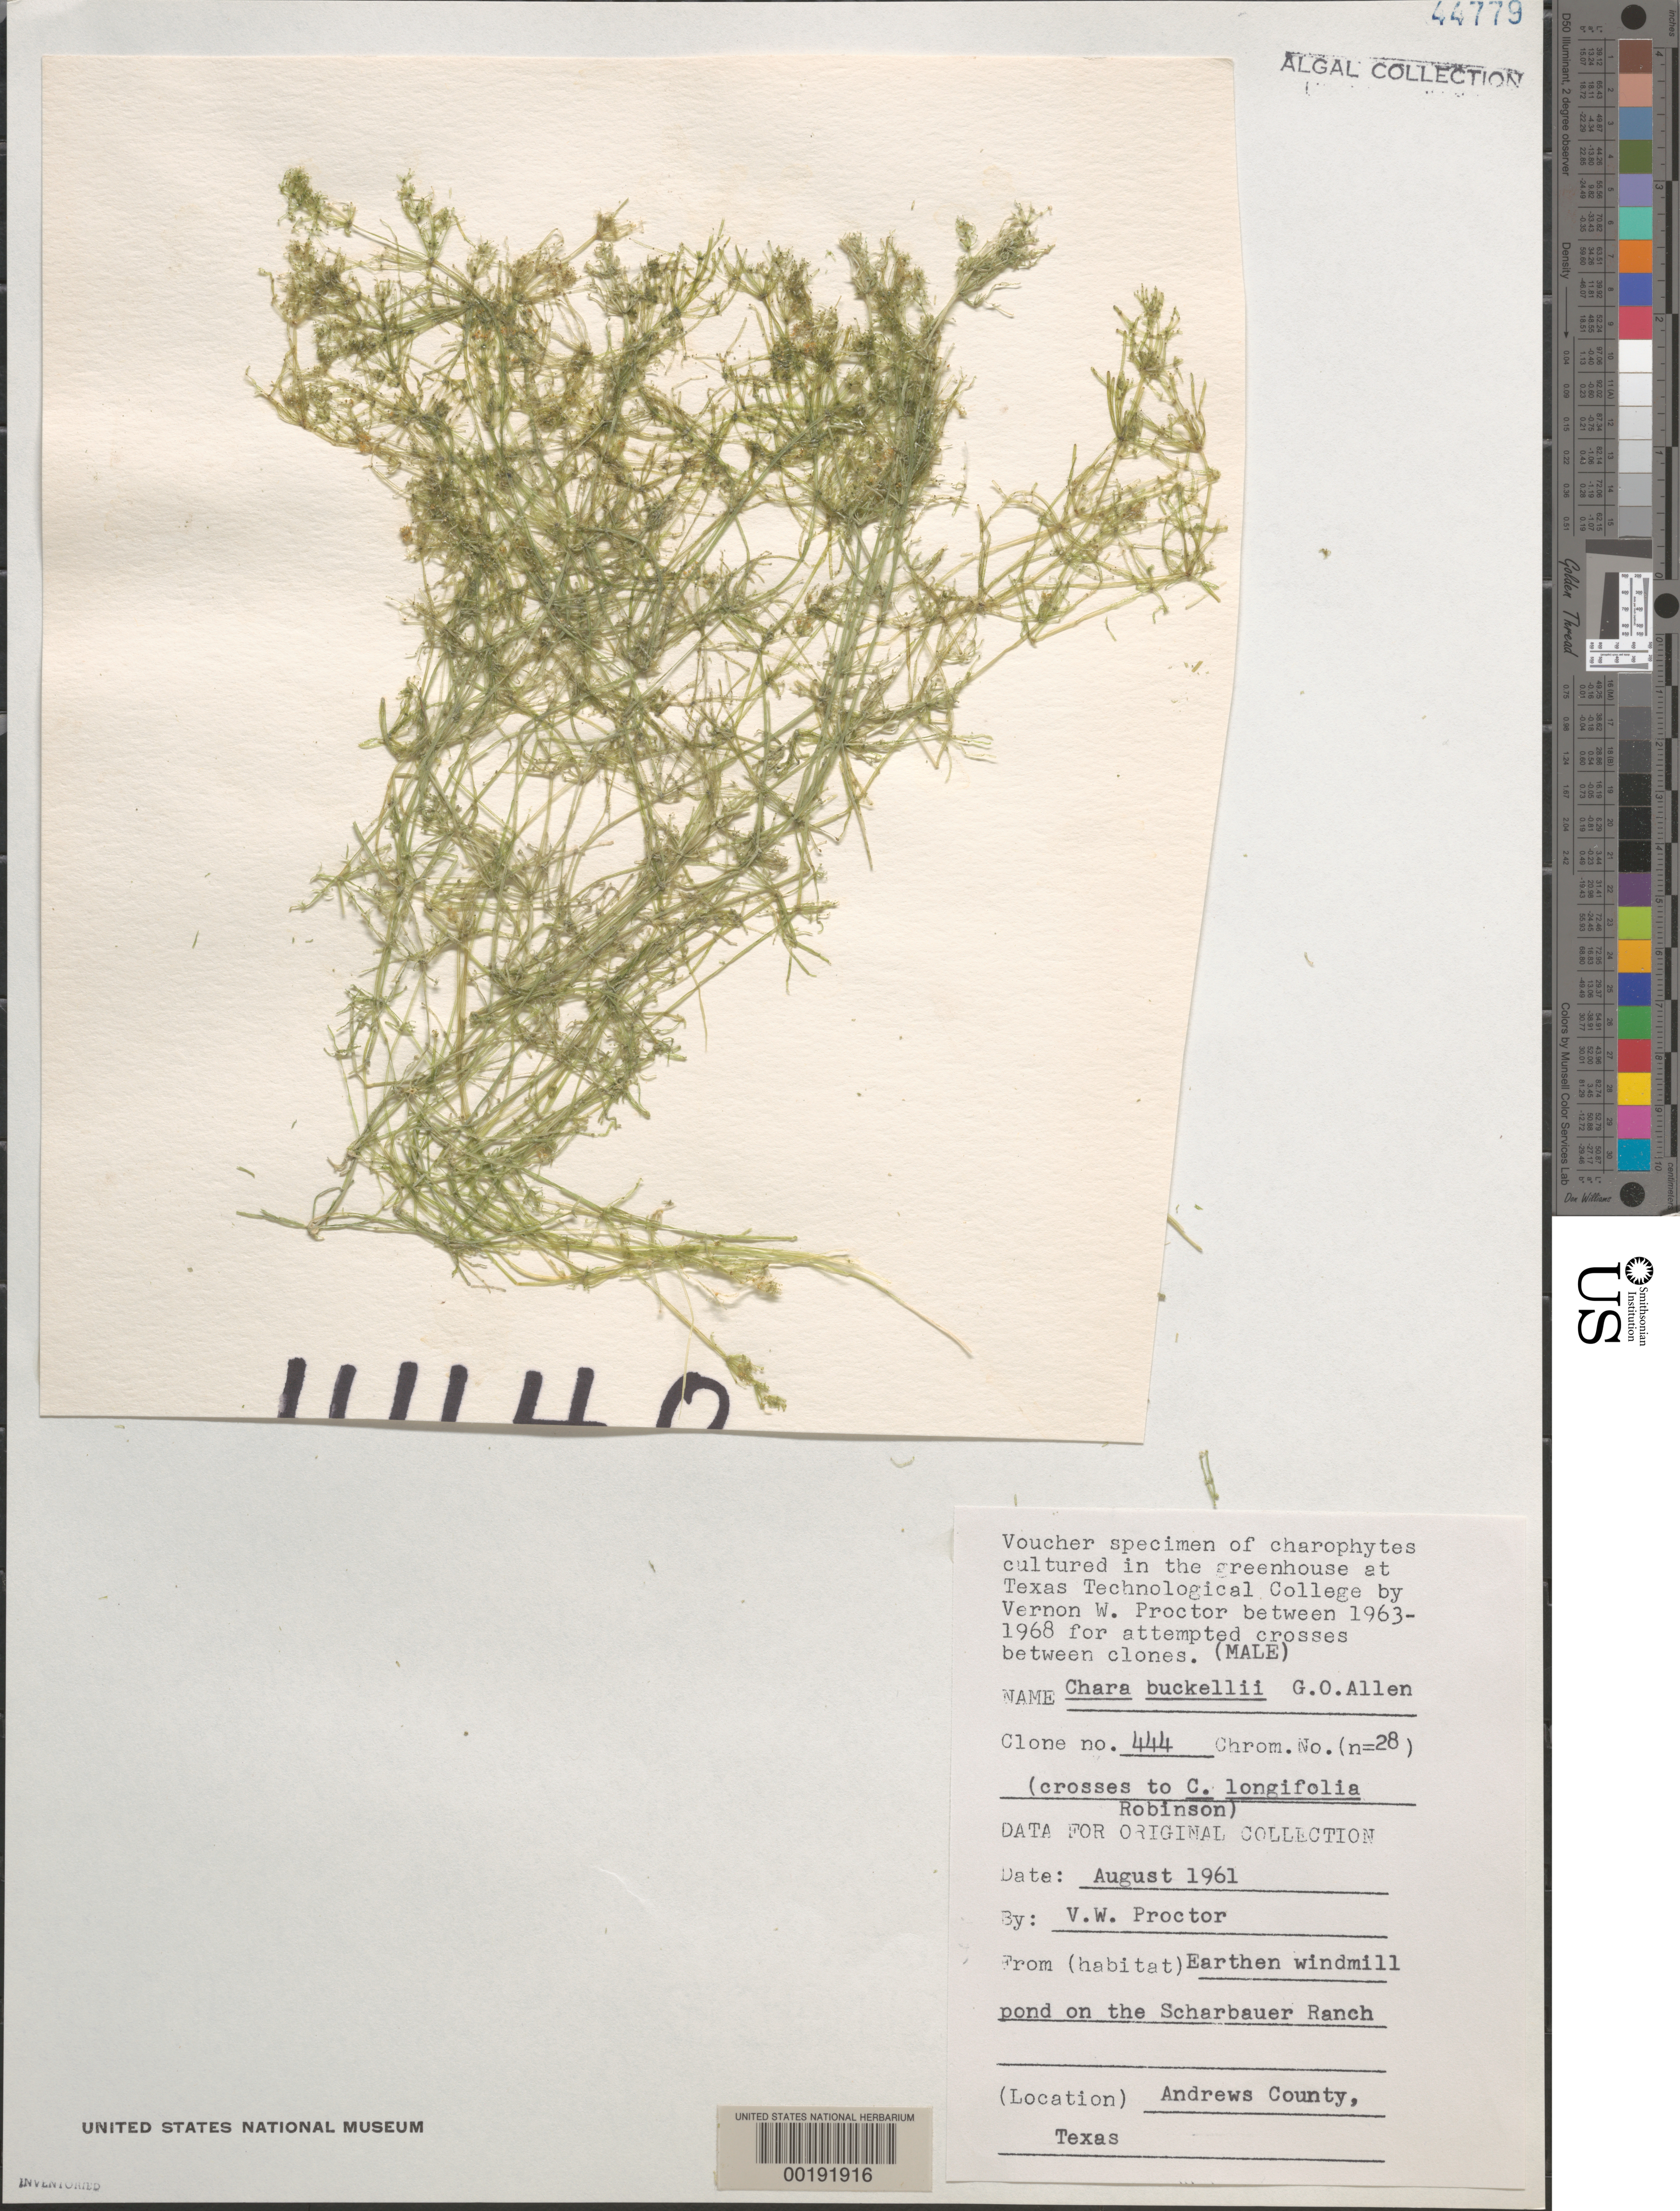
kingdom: Plantae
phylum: Charophyta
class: Charophyceae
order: Charales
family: Characeae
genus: Chara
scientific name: Chara buckellii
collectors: V. Proctor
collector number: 444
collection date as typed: Aug 1961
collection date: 1961-08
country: United States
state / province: Texas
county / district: Andrews County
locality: Scharbauer Ranch pond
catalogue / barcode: US 44779